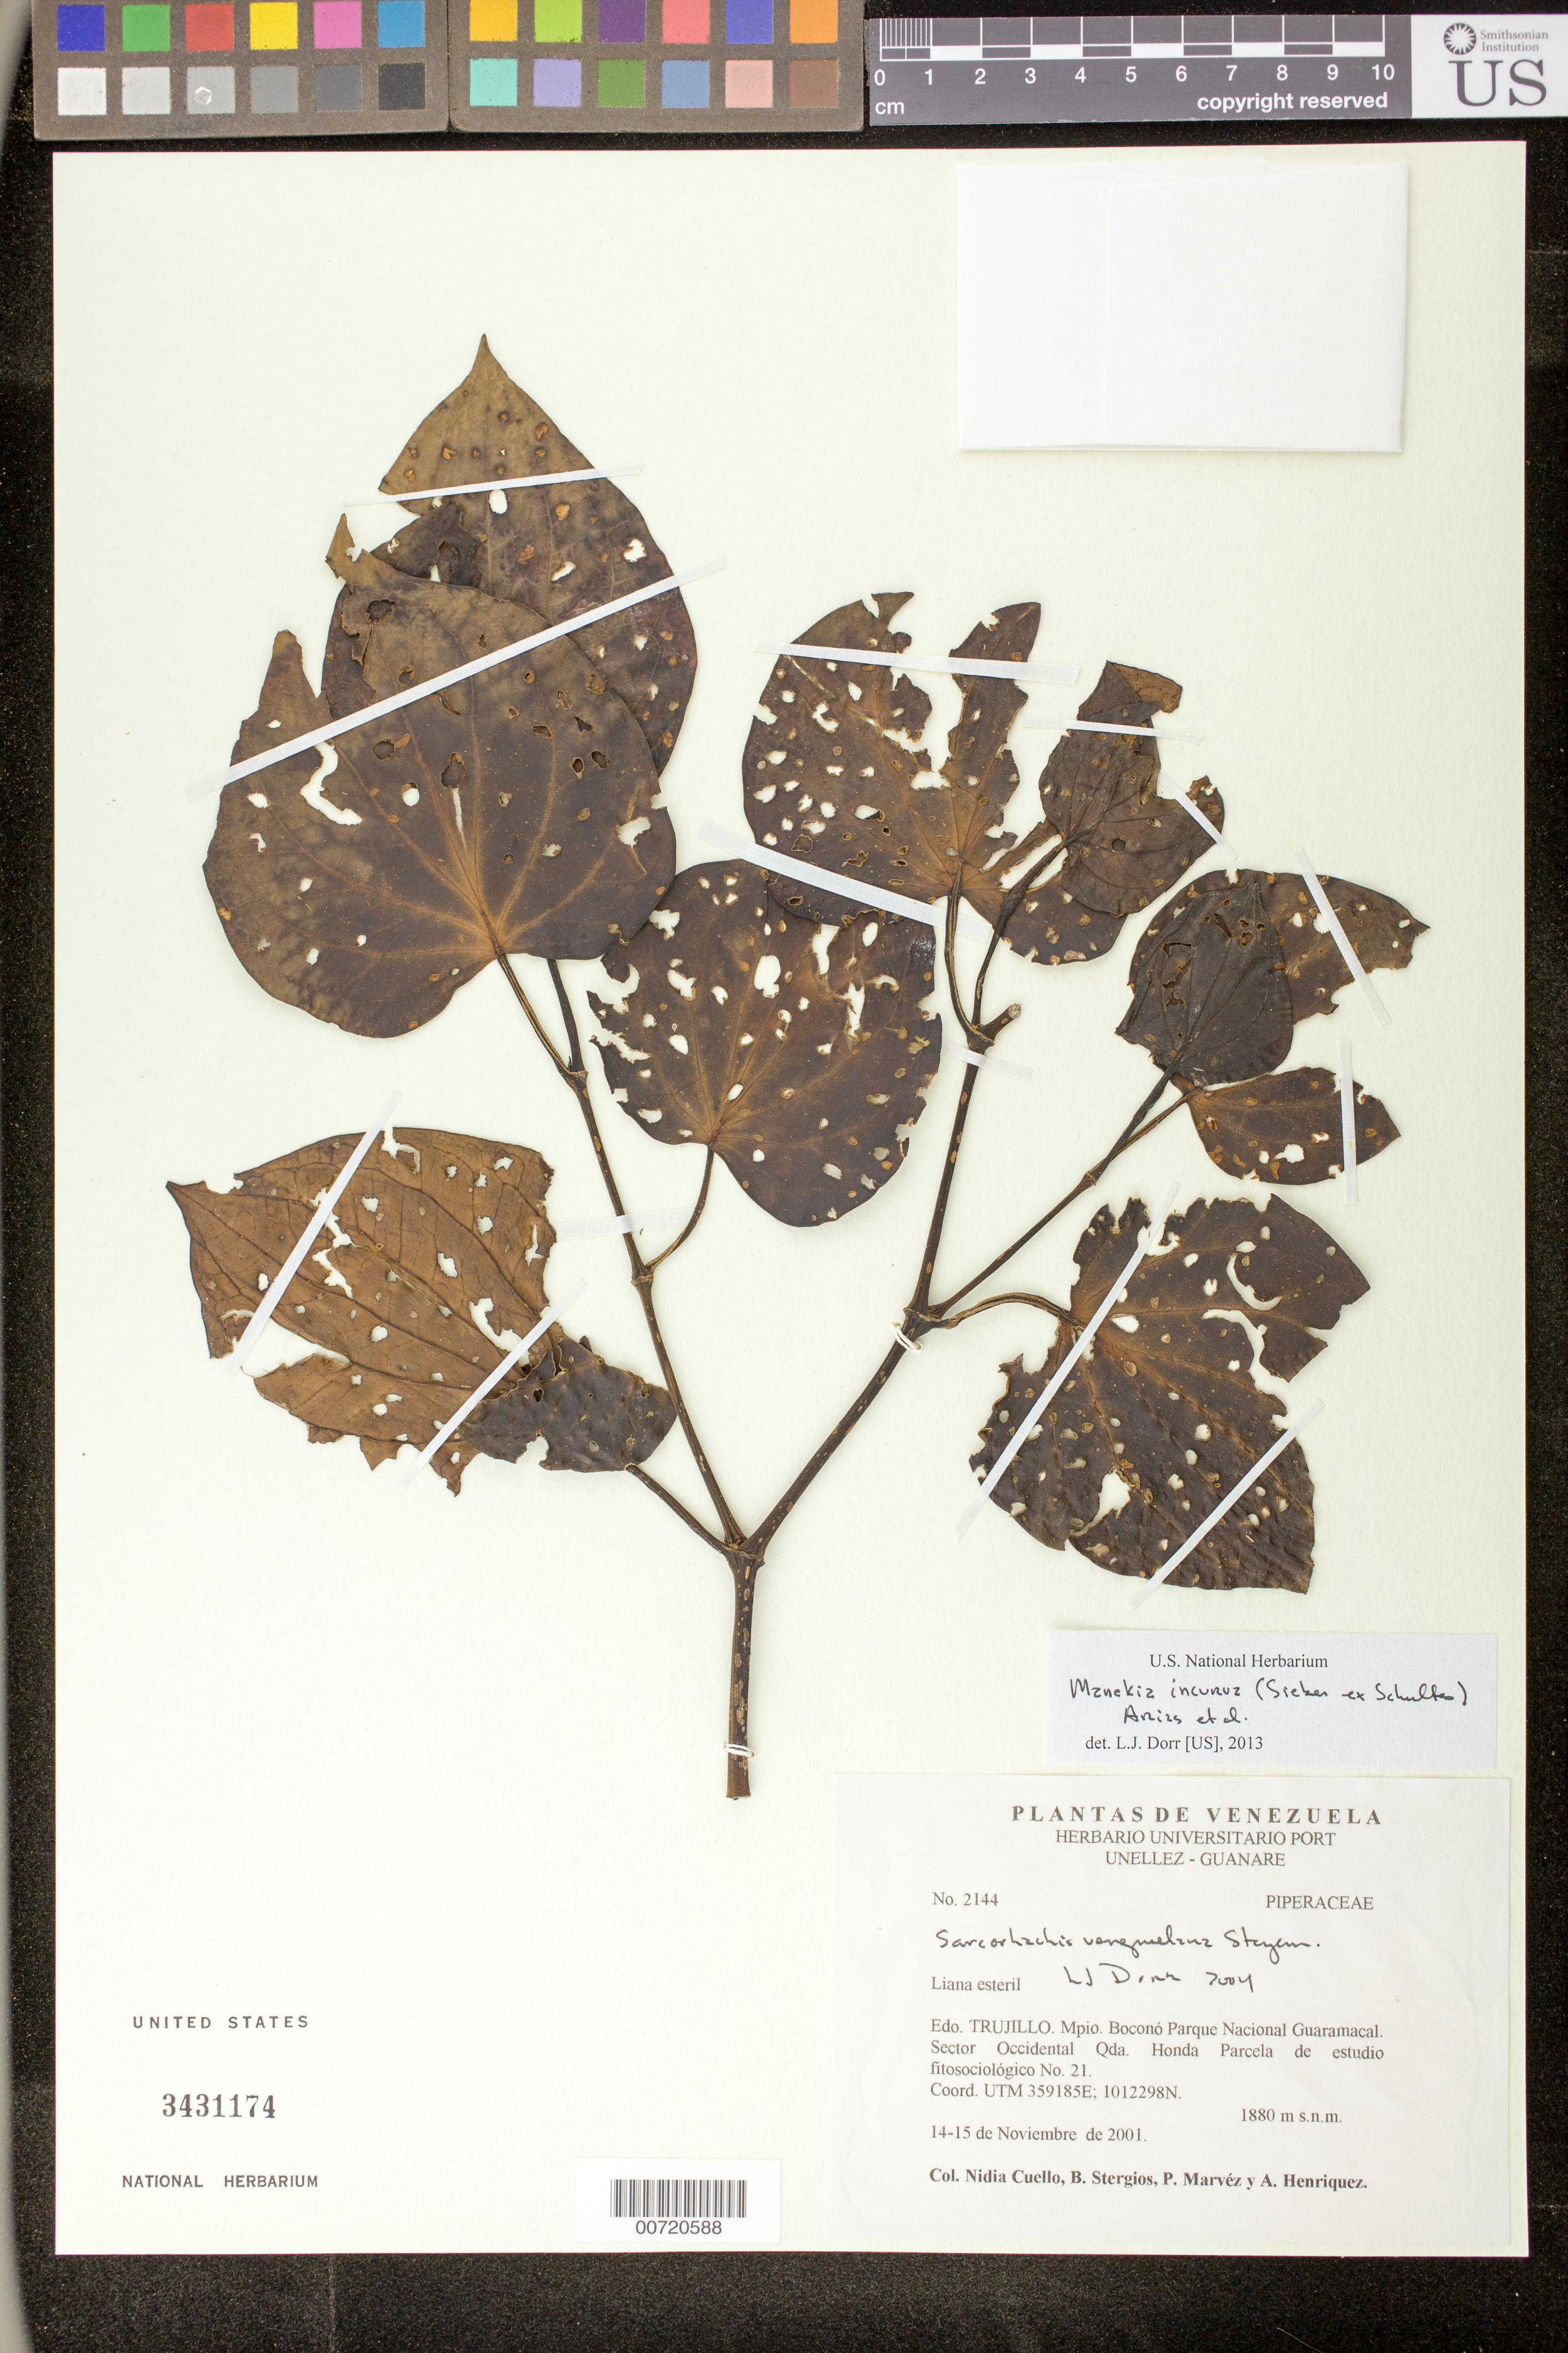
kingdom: Plantae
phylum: Tracheophyta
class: Magnoliopsida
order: Piperales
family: Piperaceae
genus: Manekia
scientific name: Manekia incurva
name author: (Sieber ex Schult.) T. Arias et al.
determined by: Dorr, L. J., (BOT), Smithsonian Institution - National Museum of Natural History (UNITED STATES)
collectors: N. L. Cuello, B. G. Stergios, P. Marvéz & A. Henriquez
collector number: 2144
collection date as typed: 14 Nov 2001 to 15 Nov 2001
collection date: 2001-11-14/2001-11-15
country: Venezuela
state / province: Trujillo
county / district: Boconó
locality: Parque Nacional Guaramacal. Sector occidental Qda. Honda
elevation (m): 1880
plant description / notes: PORT, US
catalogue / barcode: US 3431174